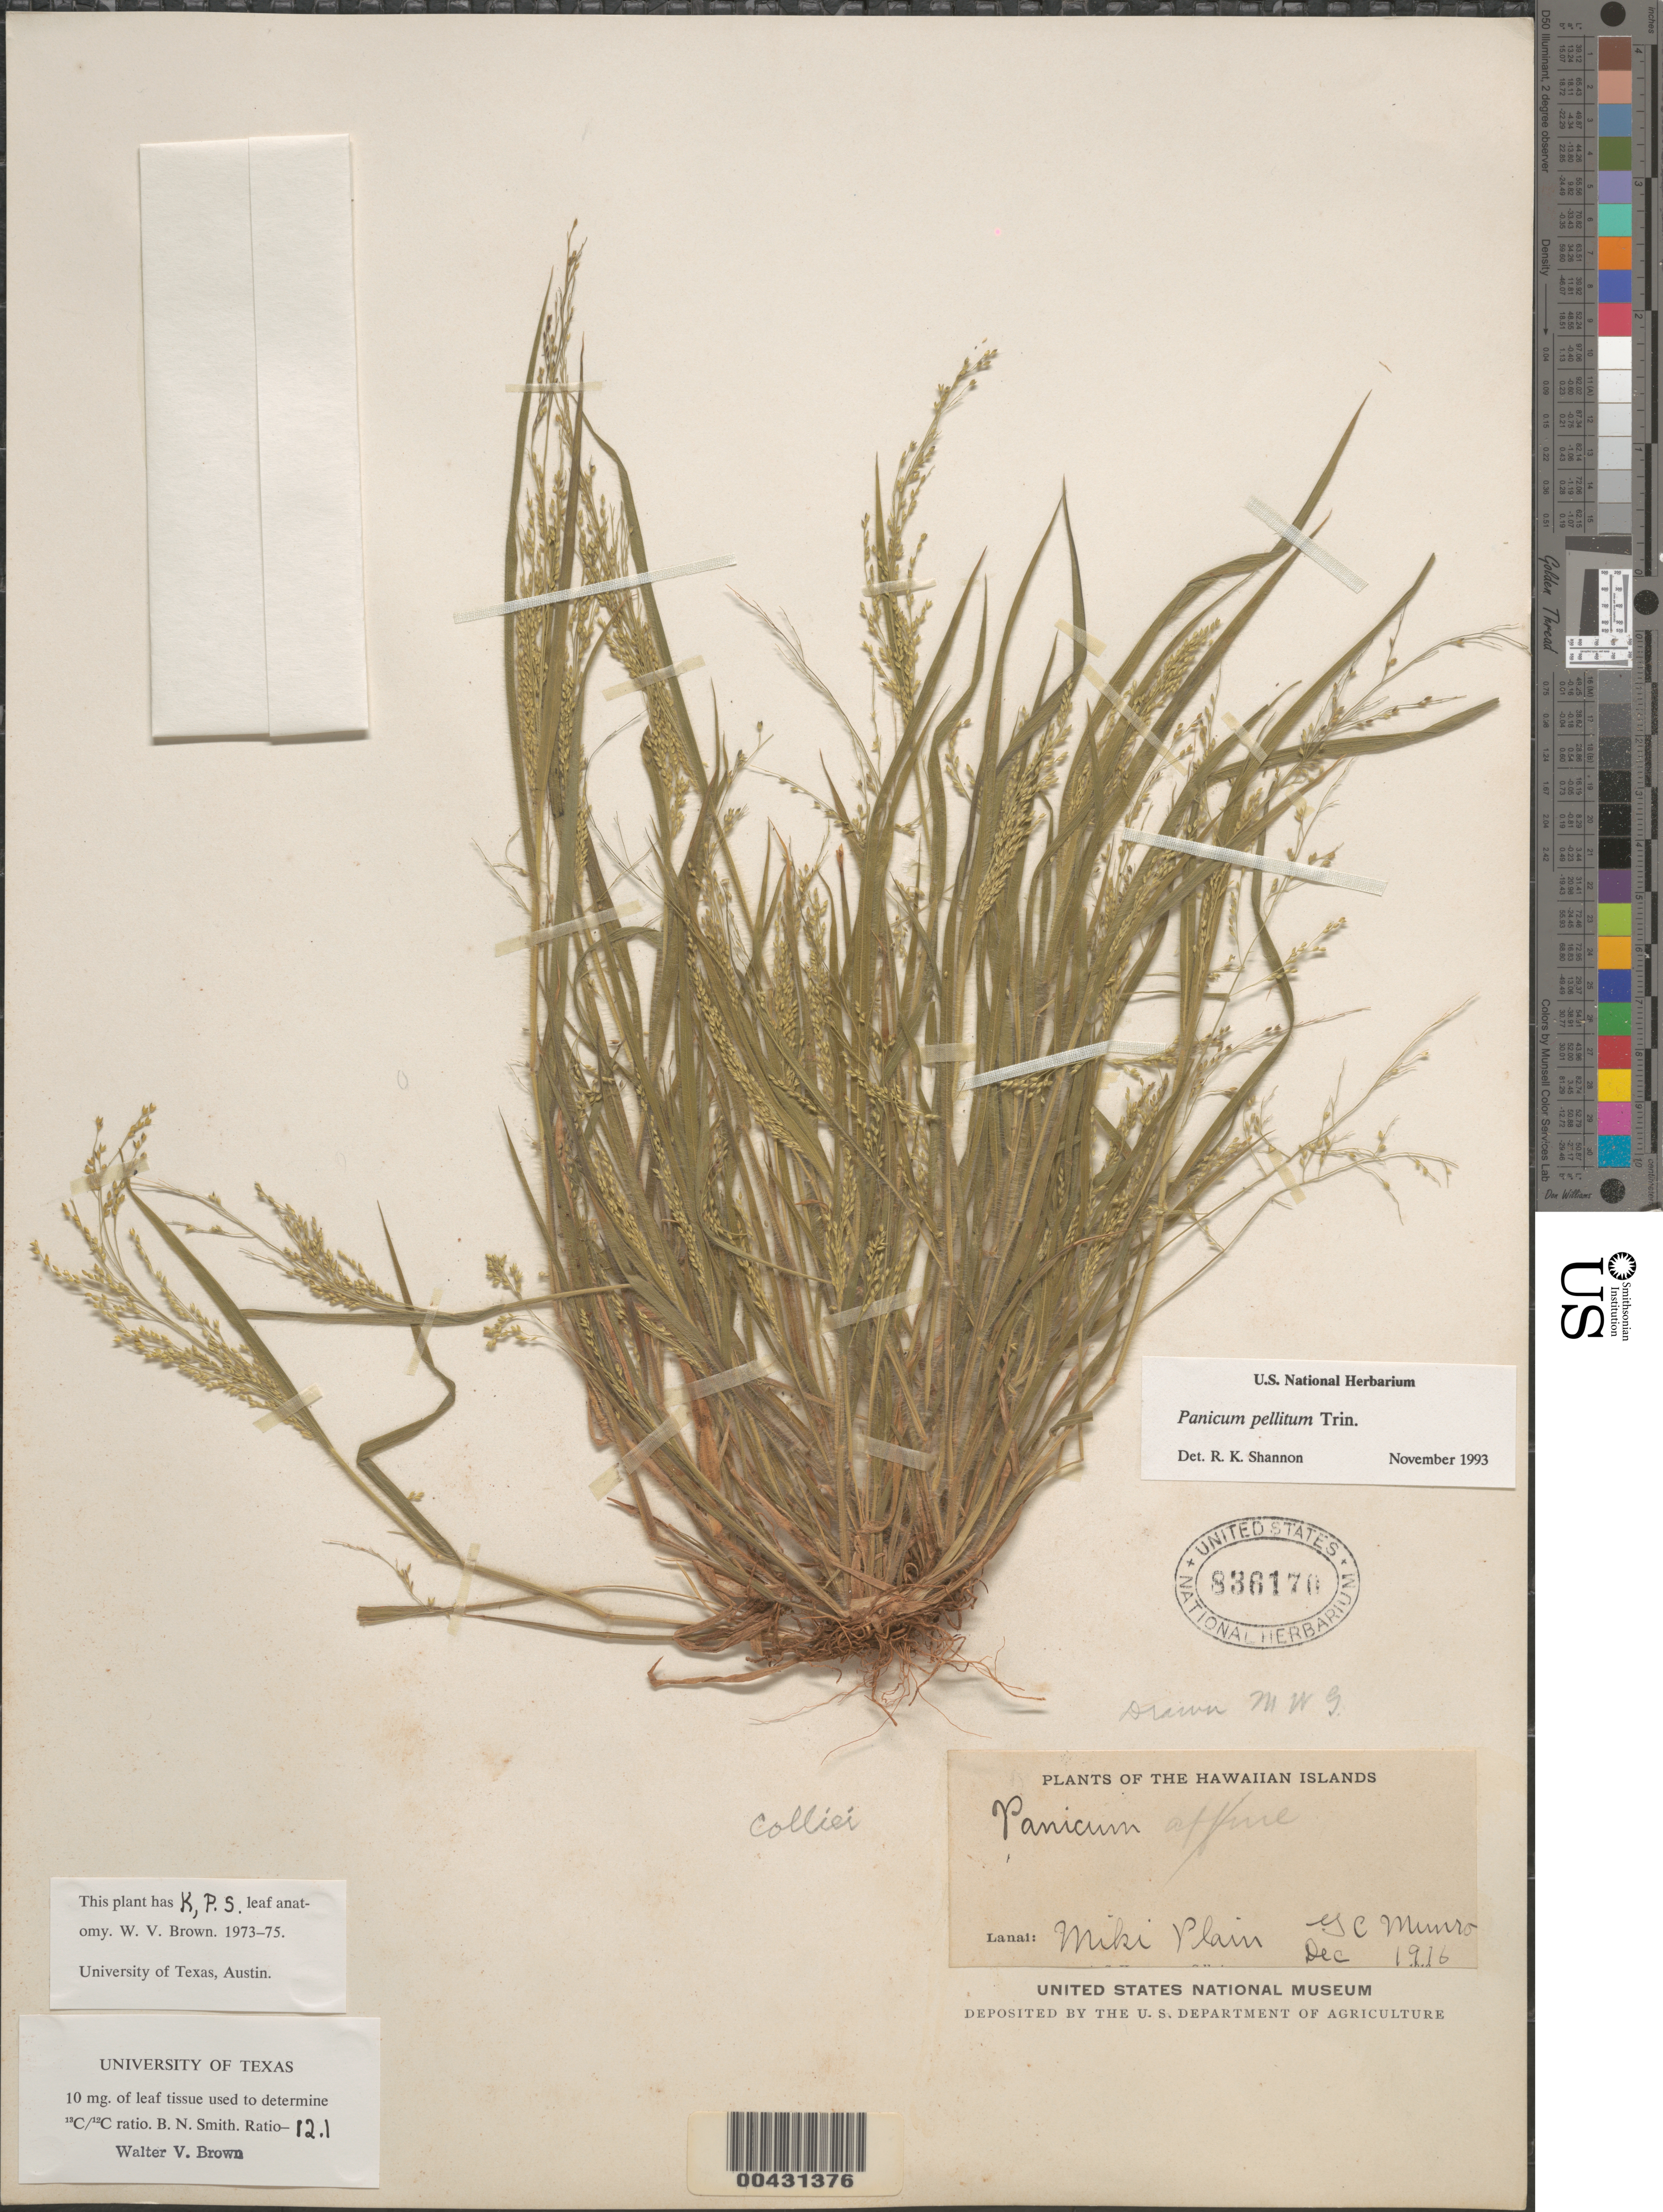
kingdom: Plantae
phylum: Tracheophyta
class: Liliopsida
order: Poales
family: Poaceae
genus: Panicum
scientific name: Panicum pellitum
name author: Trin.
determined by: Shannon, R. K., (UNITED STATES)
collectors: G. C. Munro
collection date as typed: Dec 1916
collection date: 1916-12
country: United States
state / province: Hawaii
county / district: Maui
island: Lana'i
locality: Miki Plain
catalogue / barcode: US 836170